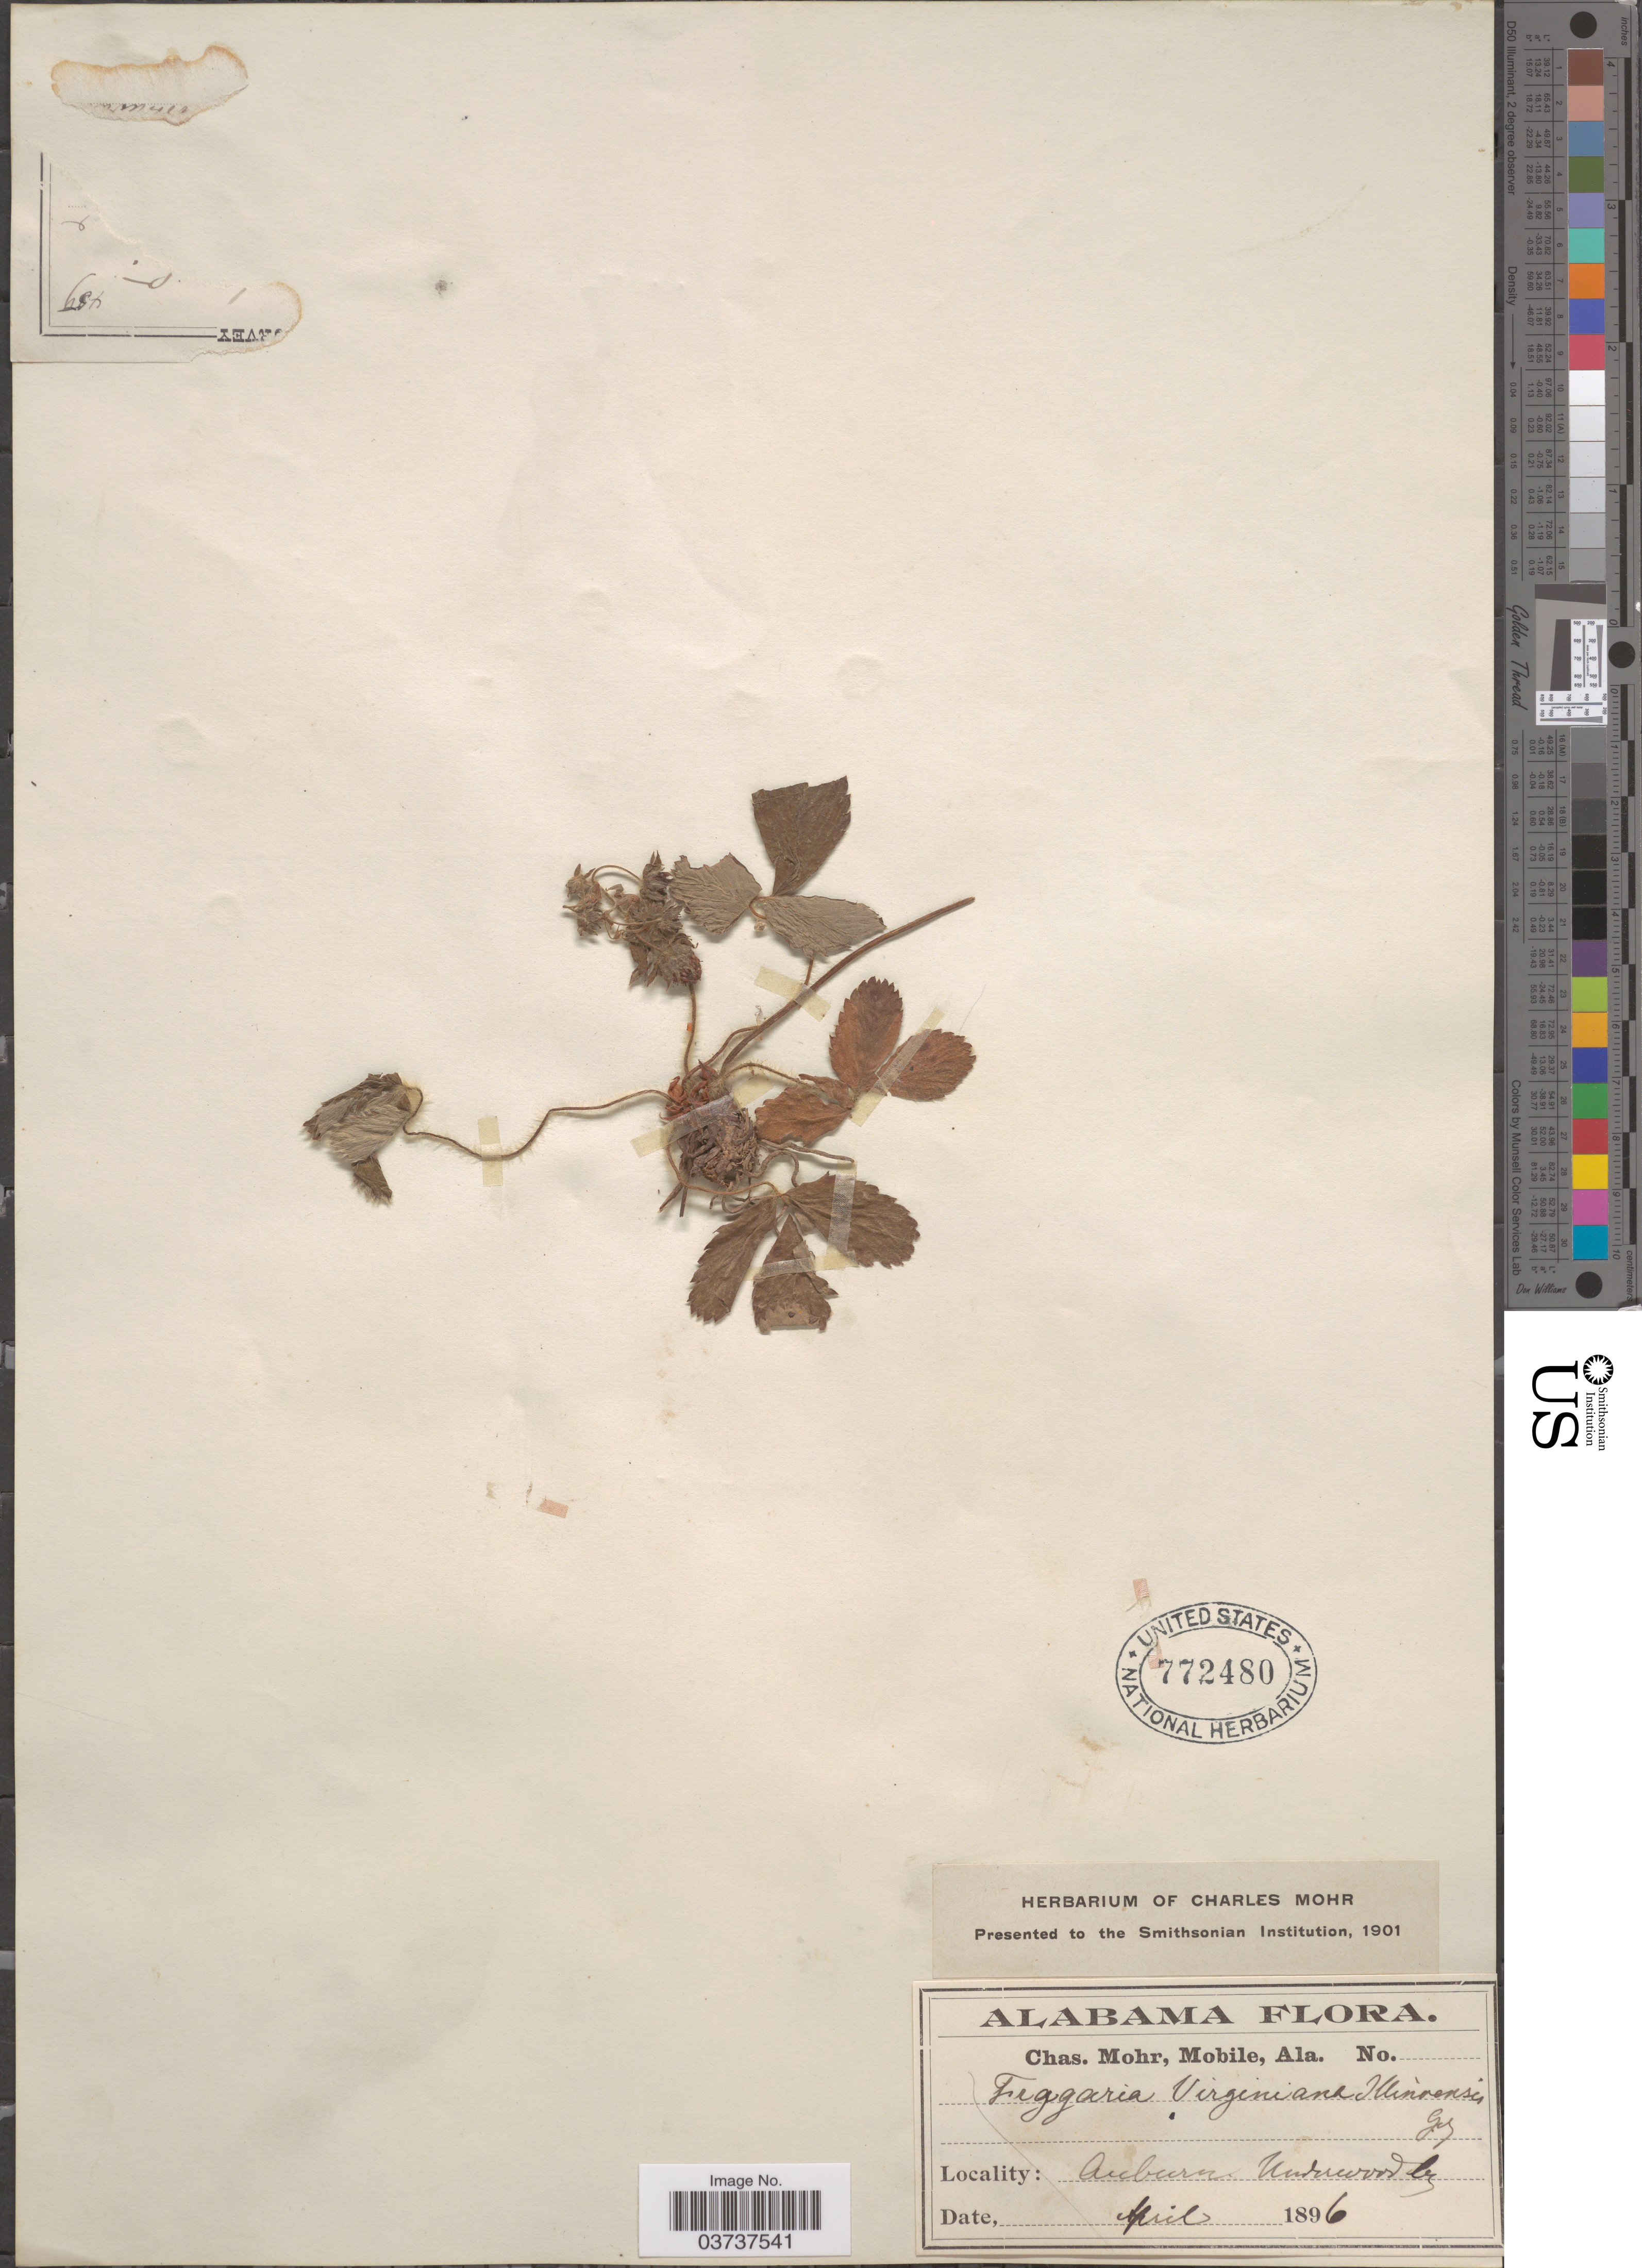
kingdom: Plantae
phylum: Tracheophyta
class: Magnoliopsida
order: Rosales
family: Rosaceae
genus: Fragaria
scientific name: Fragaria virginiana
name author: Mill.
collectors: Mohr, C. T. (herbarium)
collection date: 1896-04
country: United States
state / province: Alabama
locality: Auburn, Underwood.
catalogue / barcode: US 772480